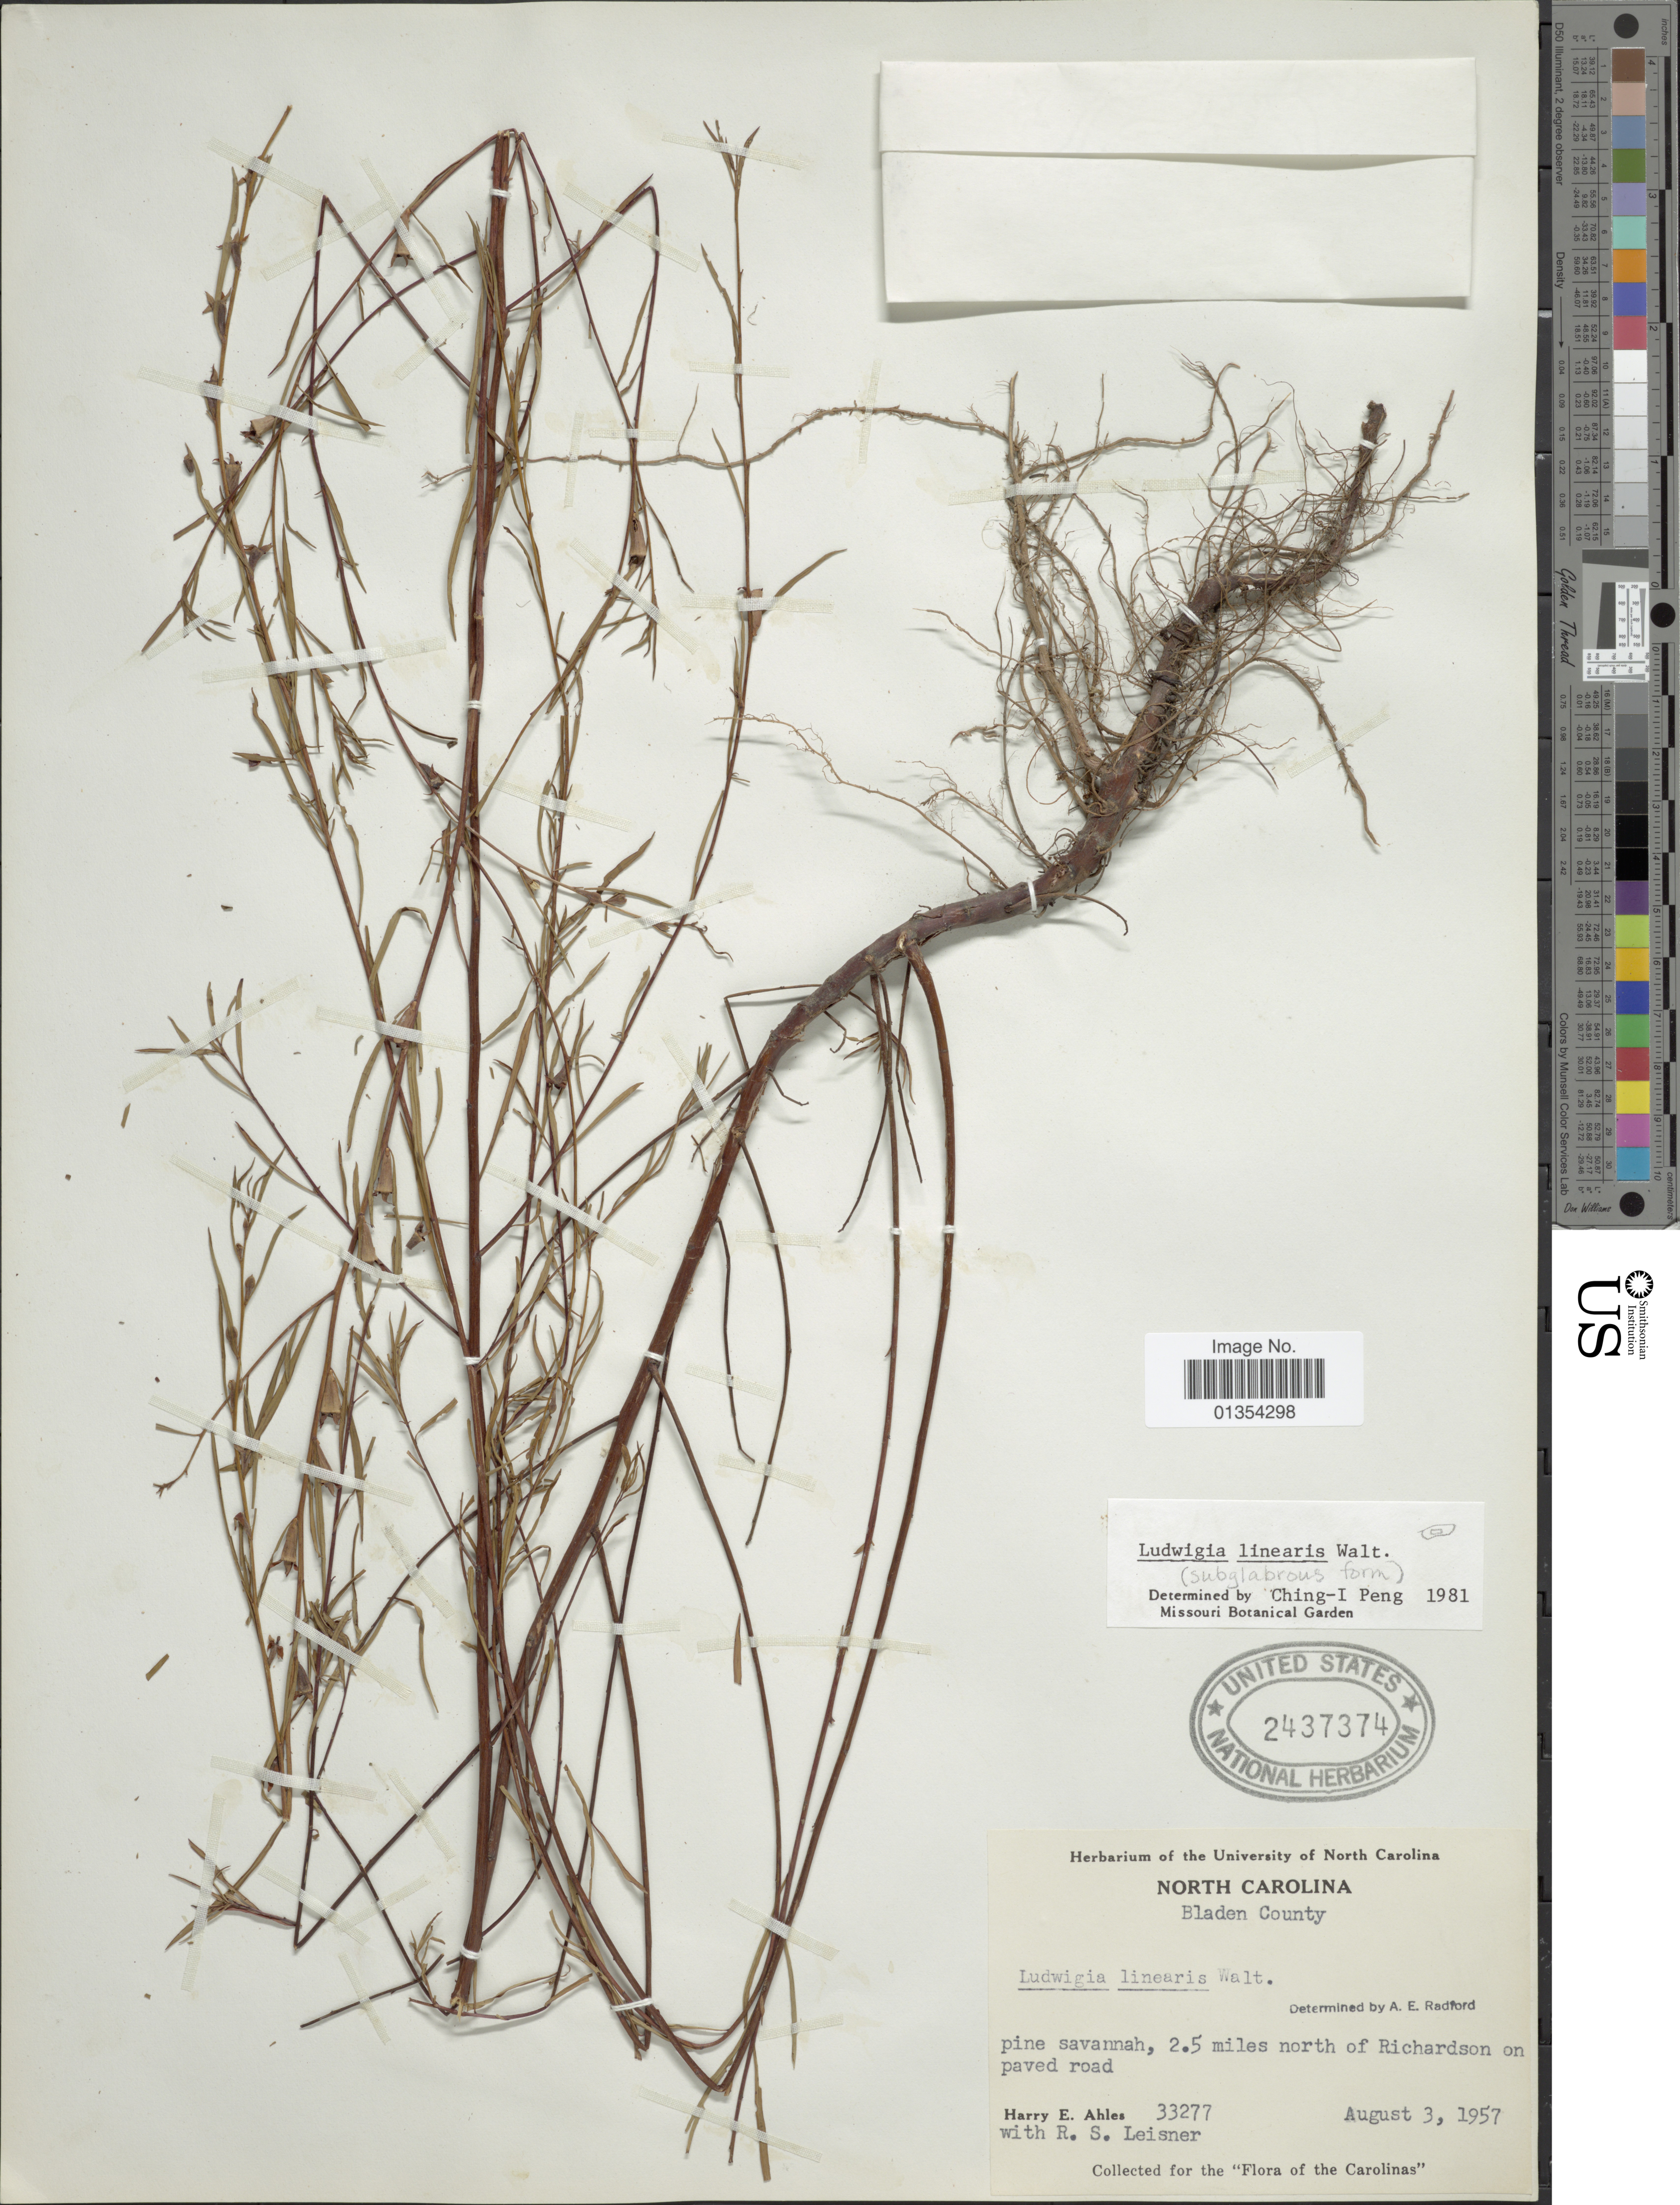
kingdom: Plantae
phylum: Tracheophyta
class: Magnoliopsida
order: Myrtales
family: Onagraceae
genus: Ludwigia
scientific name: Ludwigia linearis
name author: Walter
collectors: H. E. Ahles & R. Leisner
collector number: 33277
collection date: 1957-08-03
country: United States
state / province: North Carolina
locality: Bladen County, 2.5 miles north of Richardson on paved road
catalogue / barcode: US 2437374